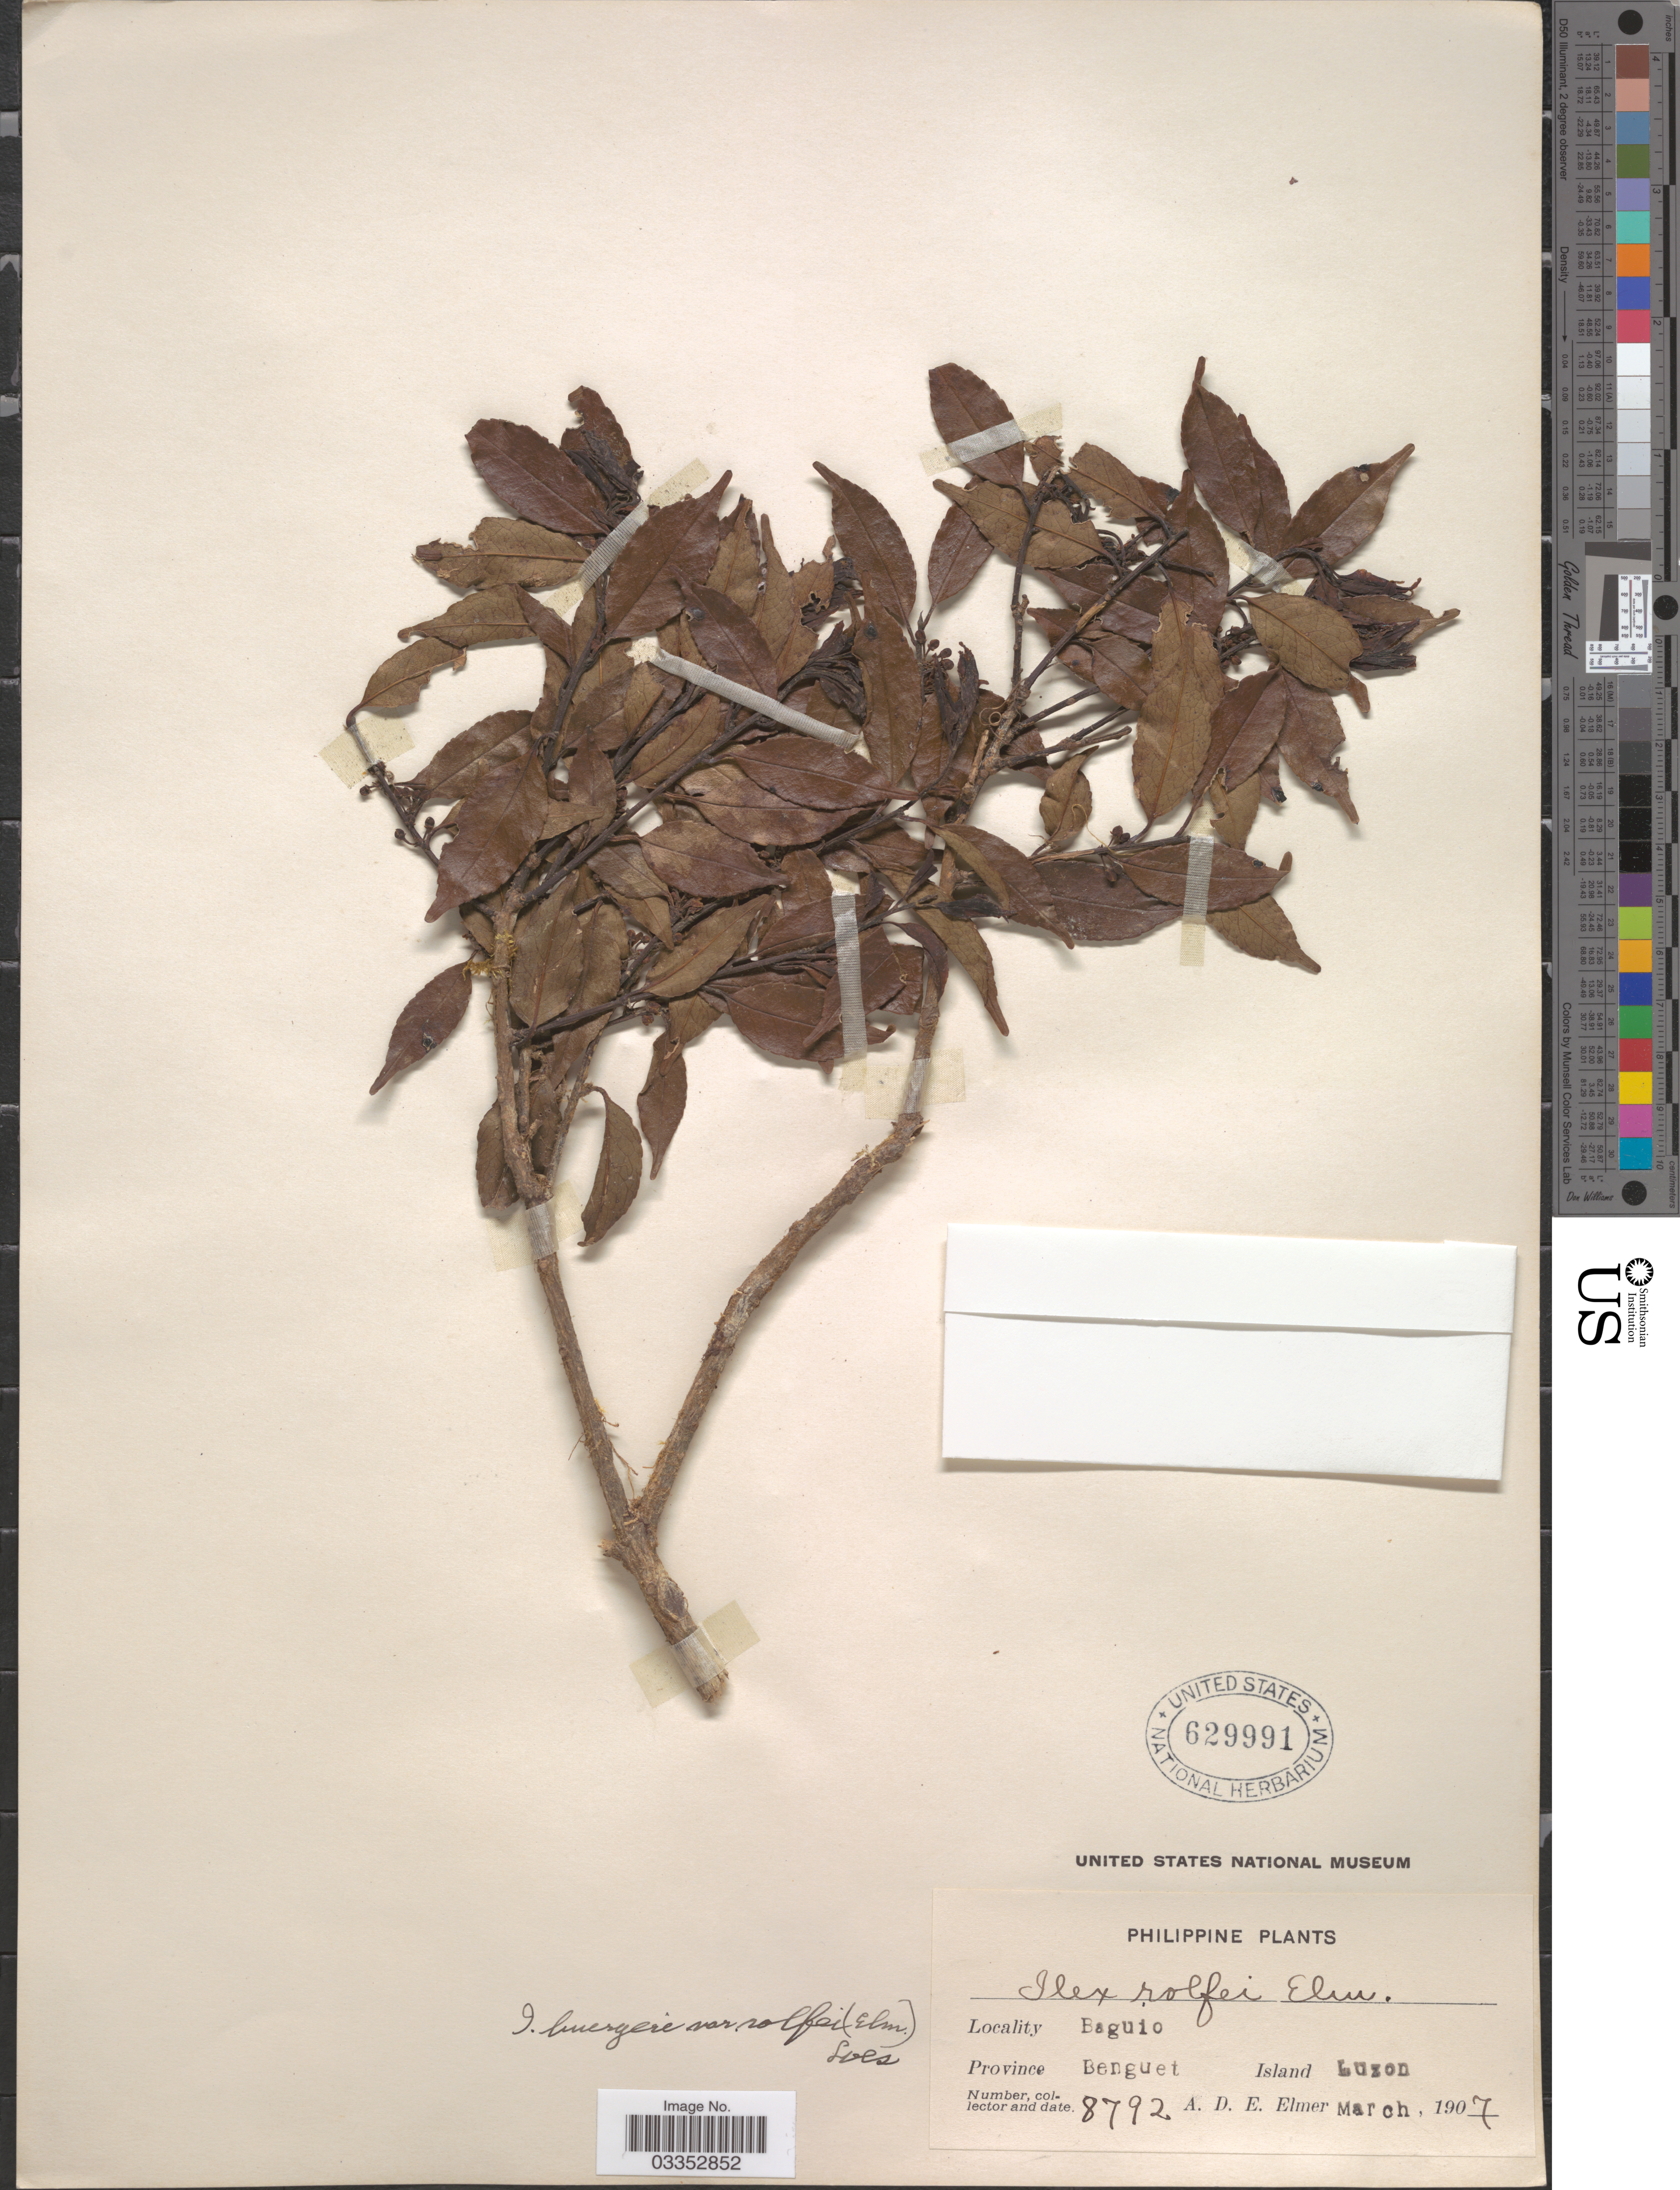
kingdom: Plantae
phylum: Tracheophyta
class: Magnoliopsida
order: Aquifoliales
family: Aquifoliaceae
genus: Ilex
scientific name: Ilex buergeri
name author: Miq.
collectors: A. D. E. Elmer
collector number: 8792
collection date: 1907-03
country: Philippines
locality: Baguio, Province Benguet, Island Luzon.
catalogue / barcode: US 629991